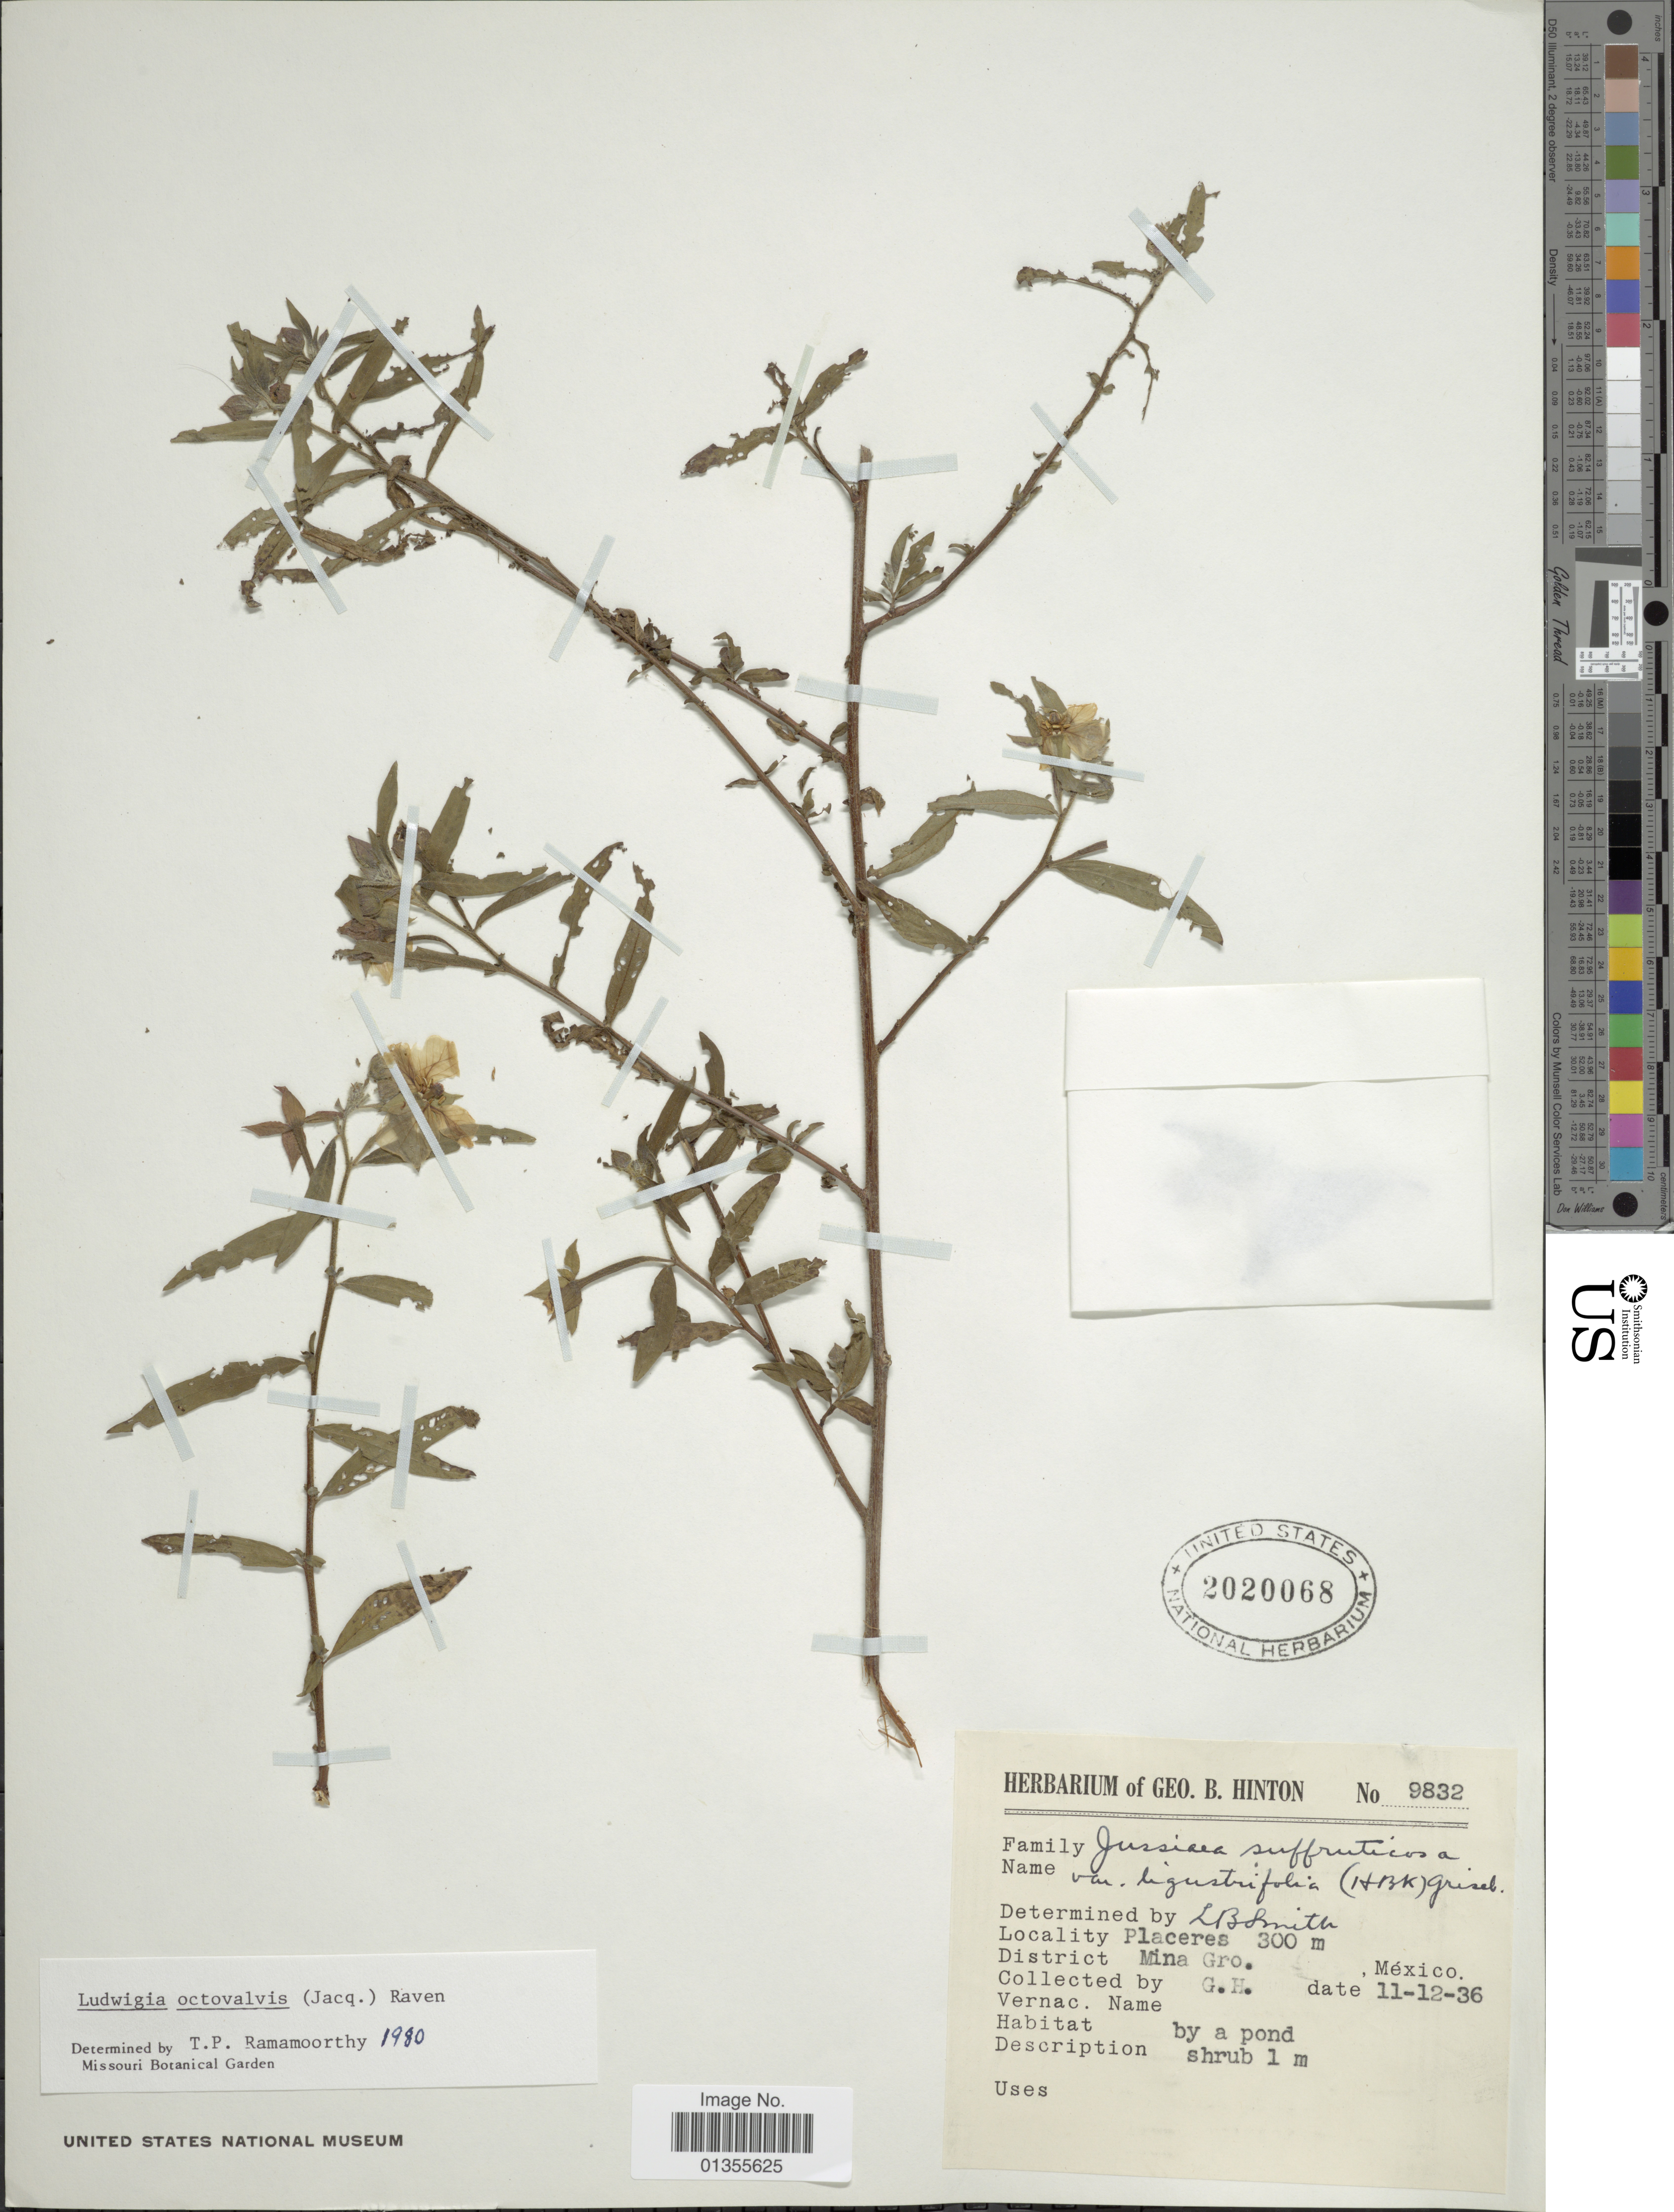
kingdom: Plantae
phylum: Tracheophyta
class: Magnoliopsida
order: Myrtales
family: Onagraceae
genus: Ludwigia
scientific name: Ludwigia octovalvis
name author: (Jacq.) P.H. Raven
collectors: G. B. Hinton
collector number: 9832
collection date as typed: Transcribed d/m/y: 12/11/36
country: Mexico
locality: Placeres. District Mina Gro.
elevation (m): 300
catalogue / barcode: US 2020068